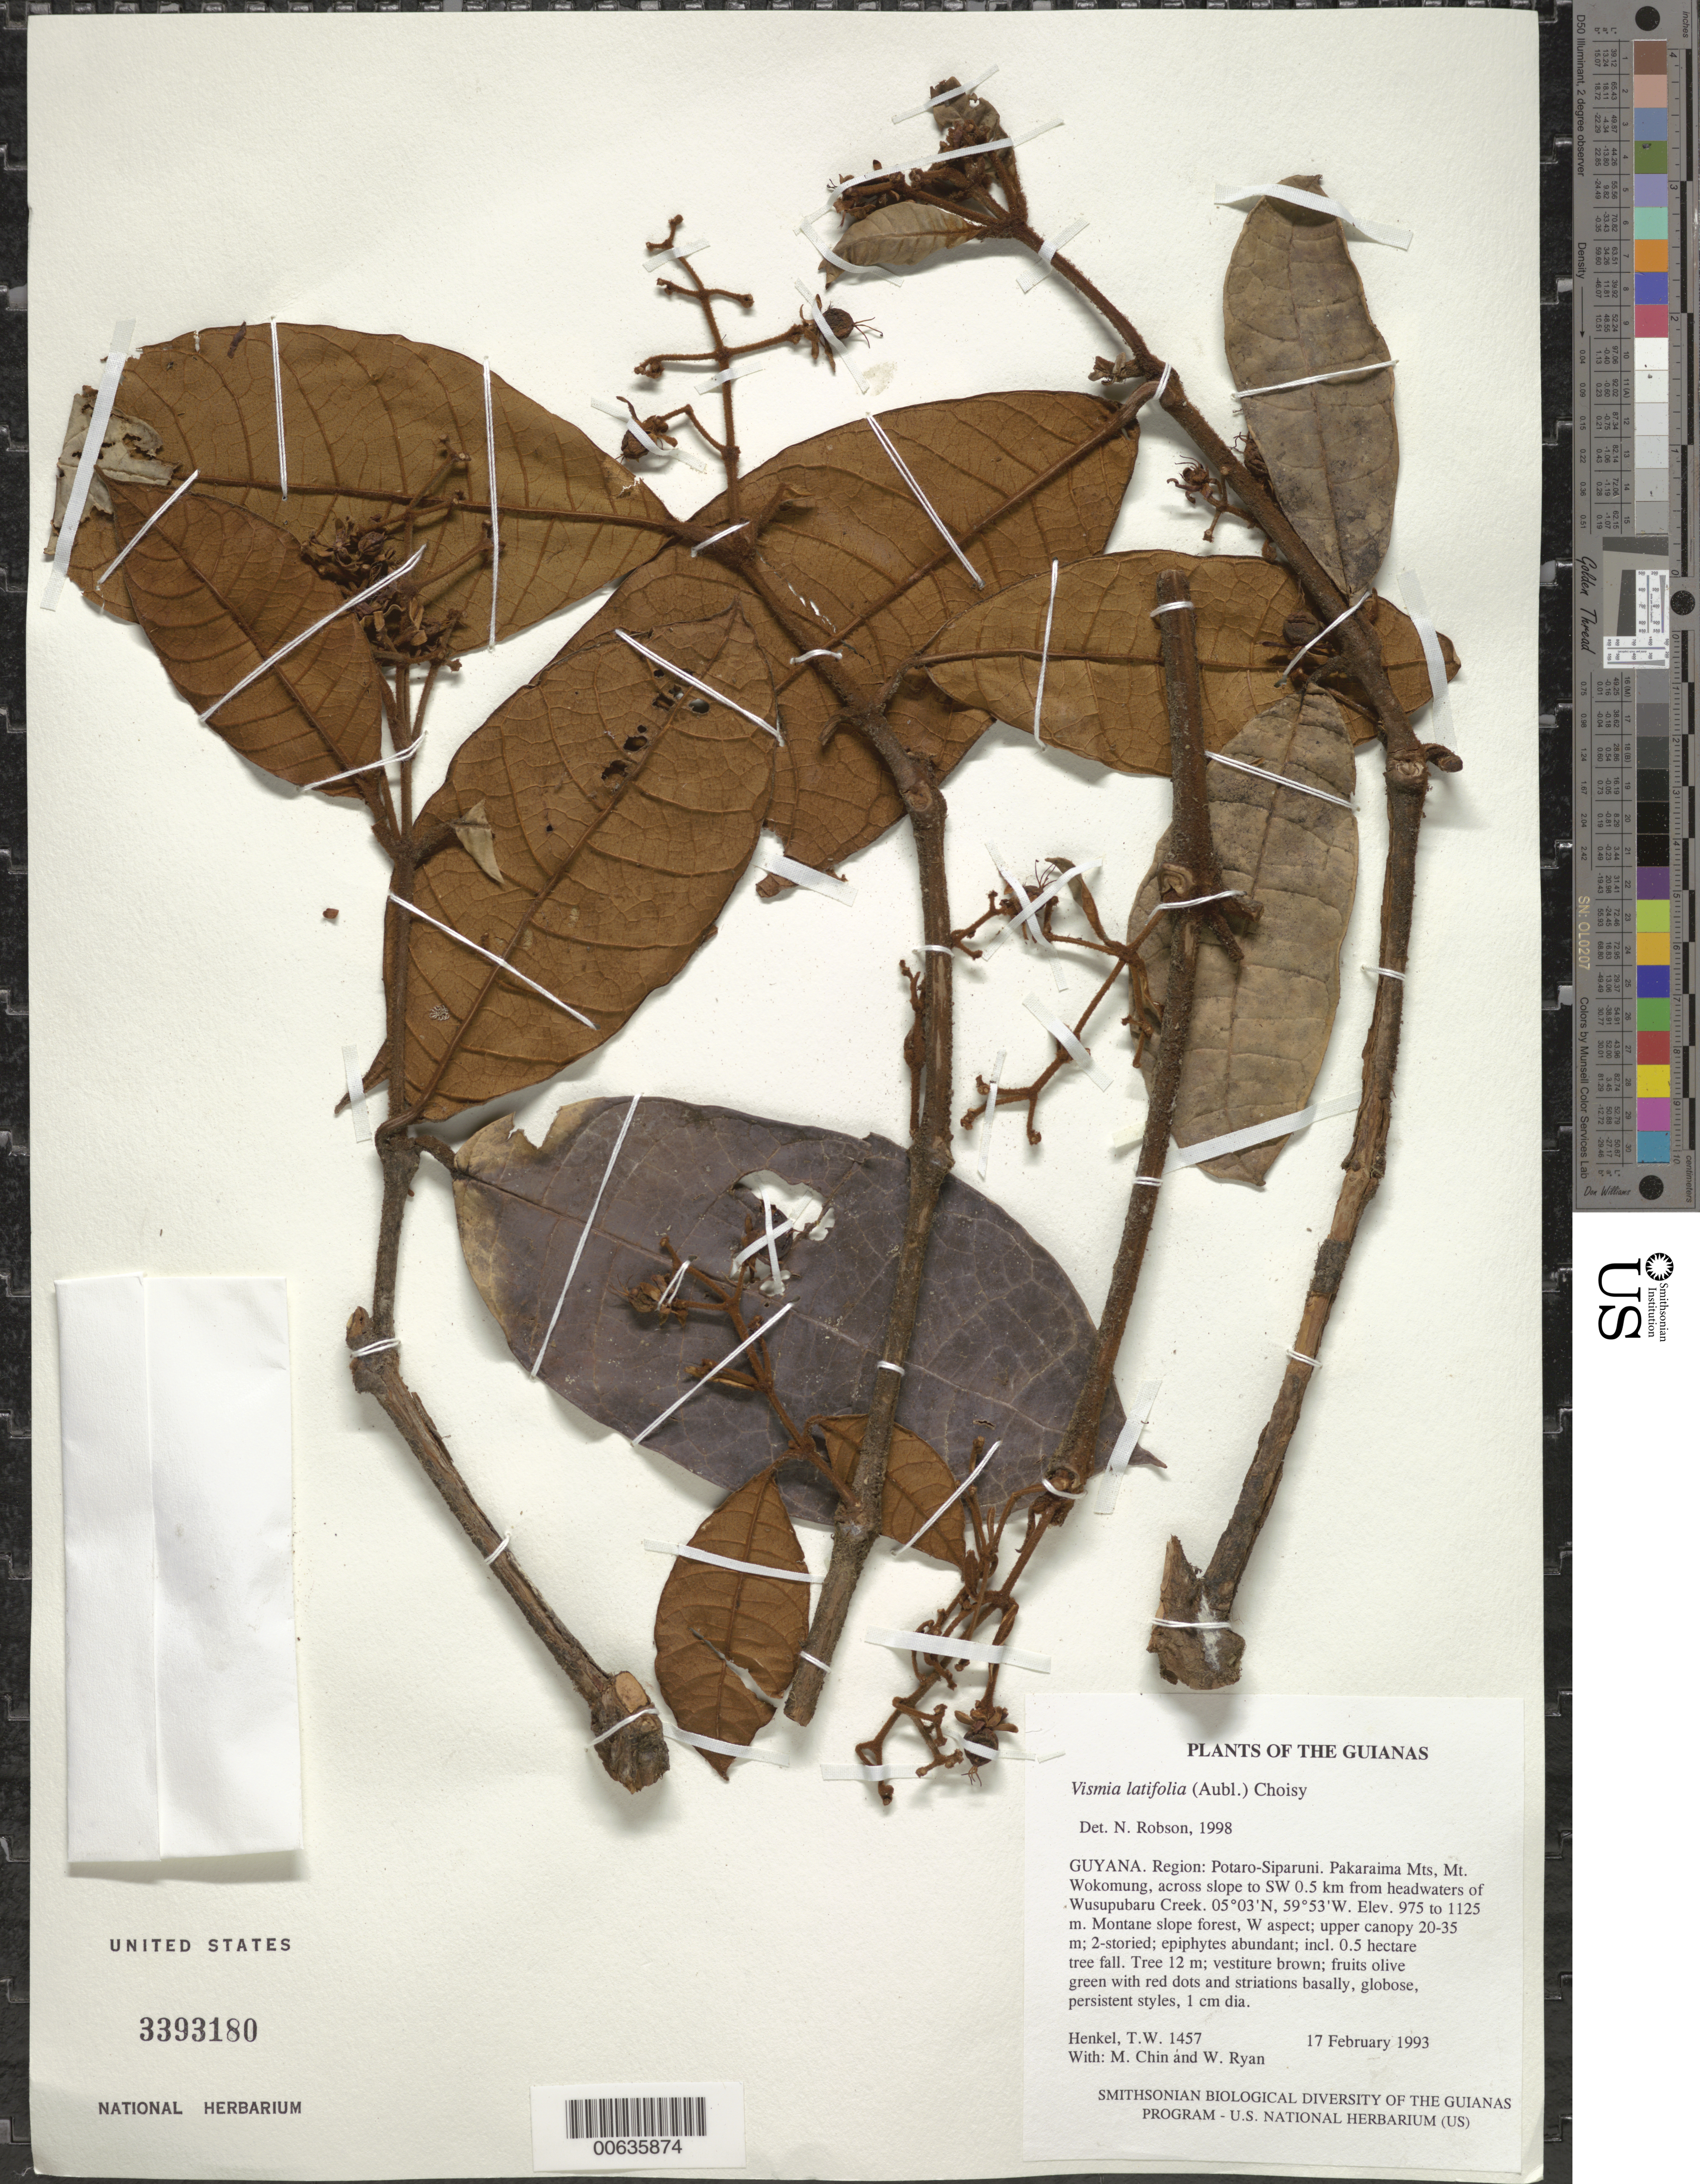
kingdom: Plantae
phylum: Tracheophyta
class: Magnoliopsida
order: Malpighiales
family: Hypericaceae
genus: Vismia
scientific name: Vismia latifolia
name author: (Aubl.) Choisy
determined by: Robson, Norman K. B.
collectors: T. Henkel, M. Chin & W. Ryan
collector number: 1457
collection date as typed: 17 February 1993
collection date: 1993-02-17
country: Guyana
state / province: Potaro-Siparuni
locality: Pakaraima Mts, Mt. Wokomung, across slope to SW 0.5 km from headwaters of Wusupubaru Creek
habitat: Montane slope forest, W aspect; upper canopy 20-35 m; 2-storied; epiphytes abundant; incl. 0.5 hectare tree fall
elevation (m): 975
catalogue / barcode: US 3393180